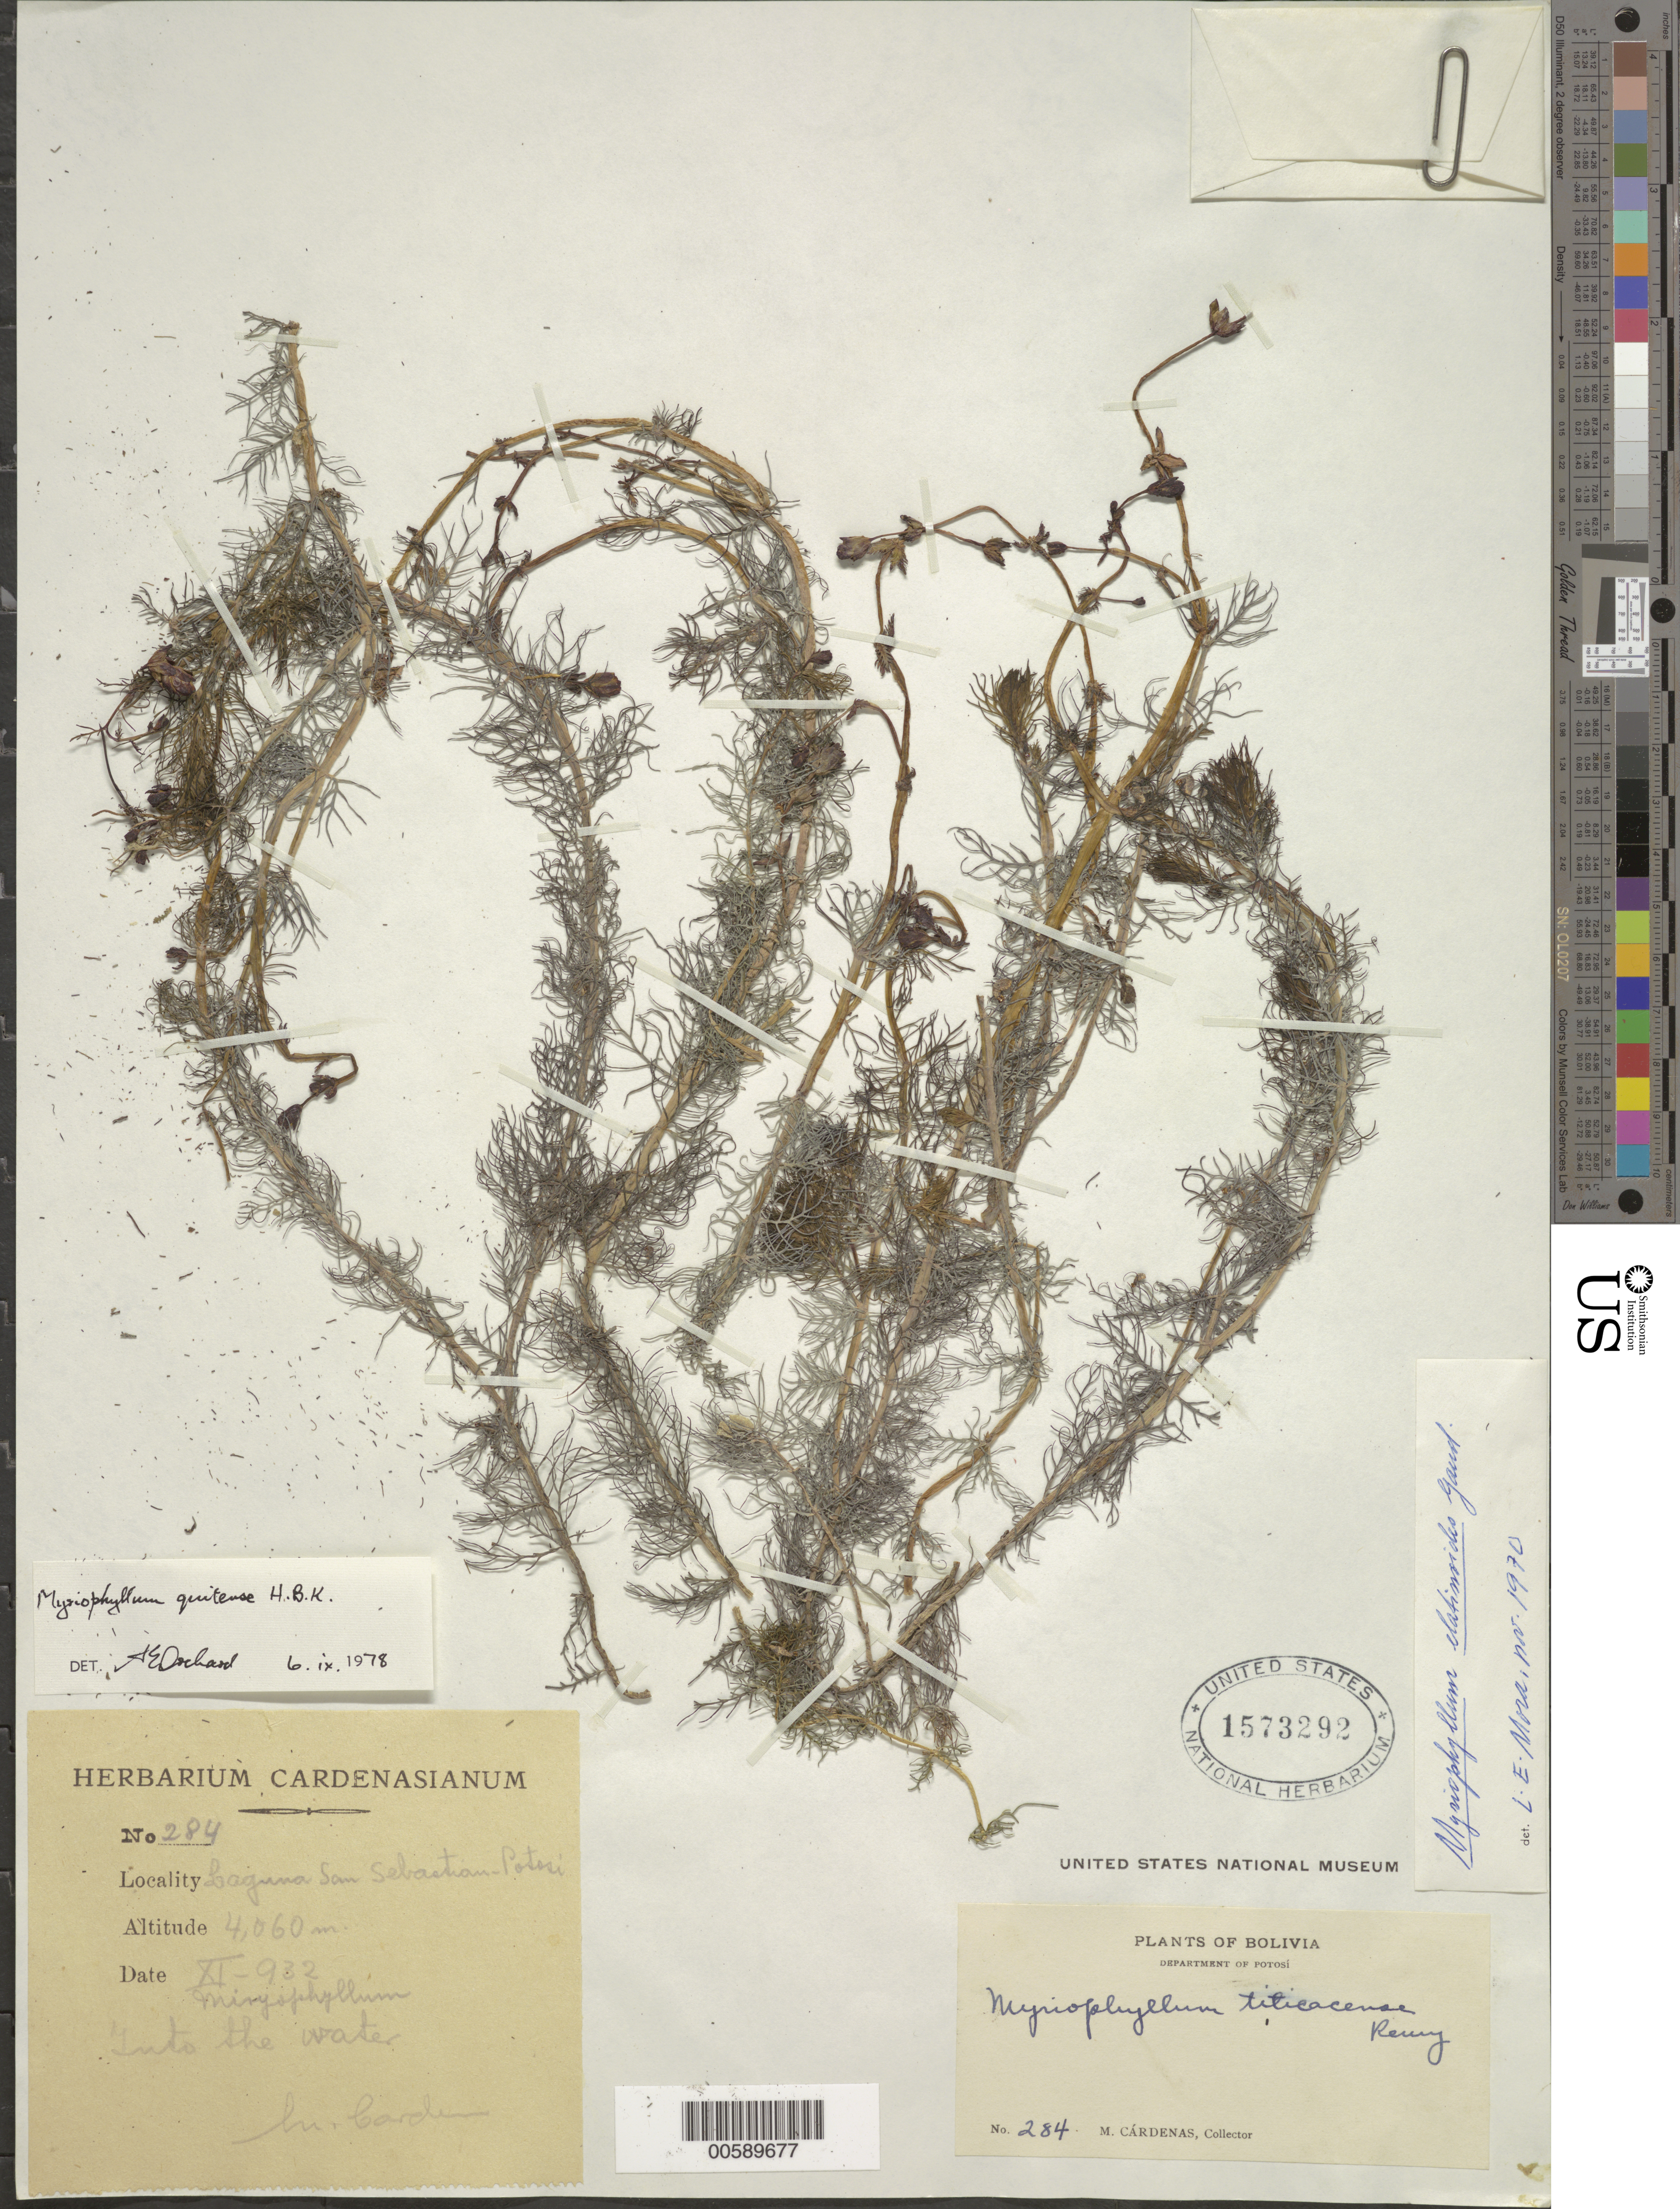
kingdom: Plantae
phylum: Tracheophyta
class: Magnoliopsida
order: Saxifragales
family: Haloragaceae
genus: Myriophyllum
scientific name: Myriophyllum quitense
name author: Kunth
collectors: M. Cárdenas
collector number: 284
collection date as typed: Nov 1932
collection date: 1932-11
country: Bolivia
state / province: Potosí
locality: Laguna San Sebastian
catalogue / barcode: US 1573292